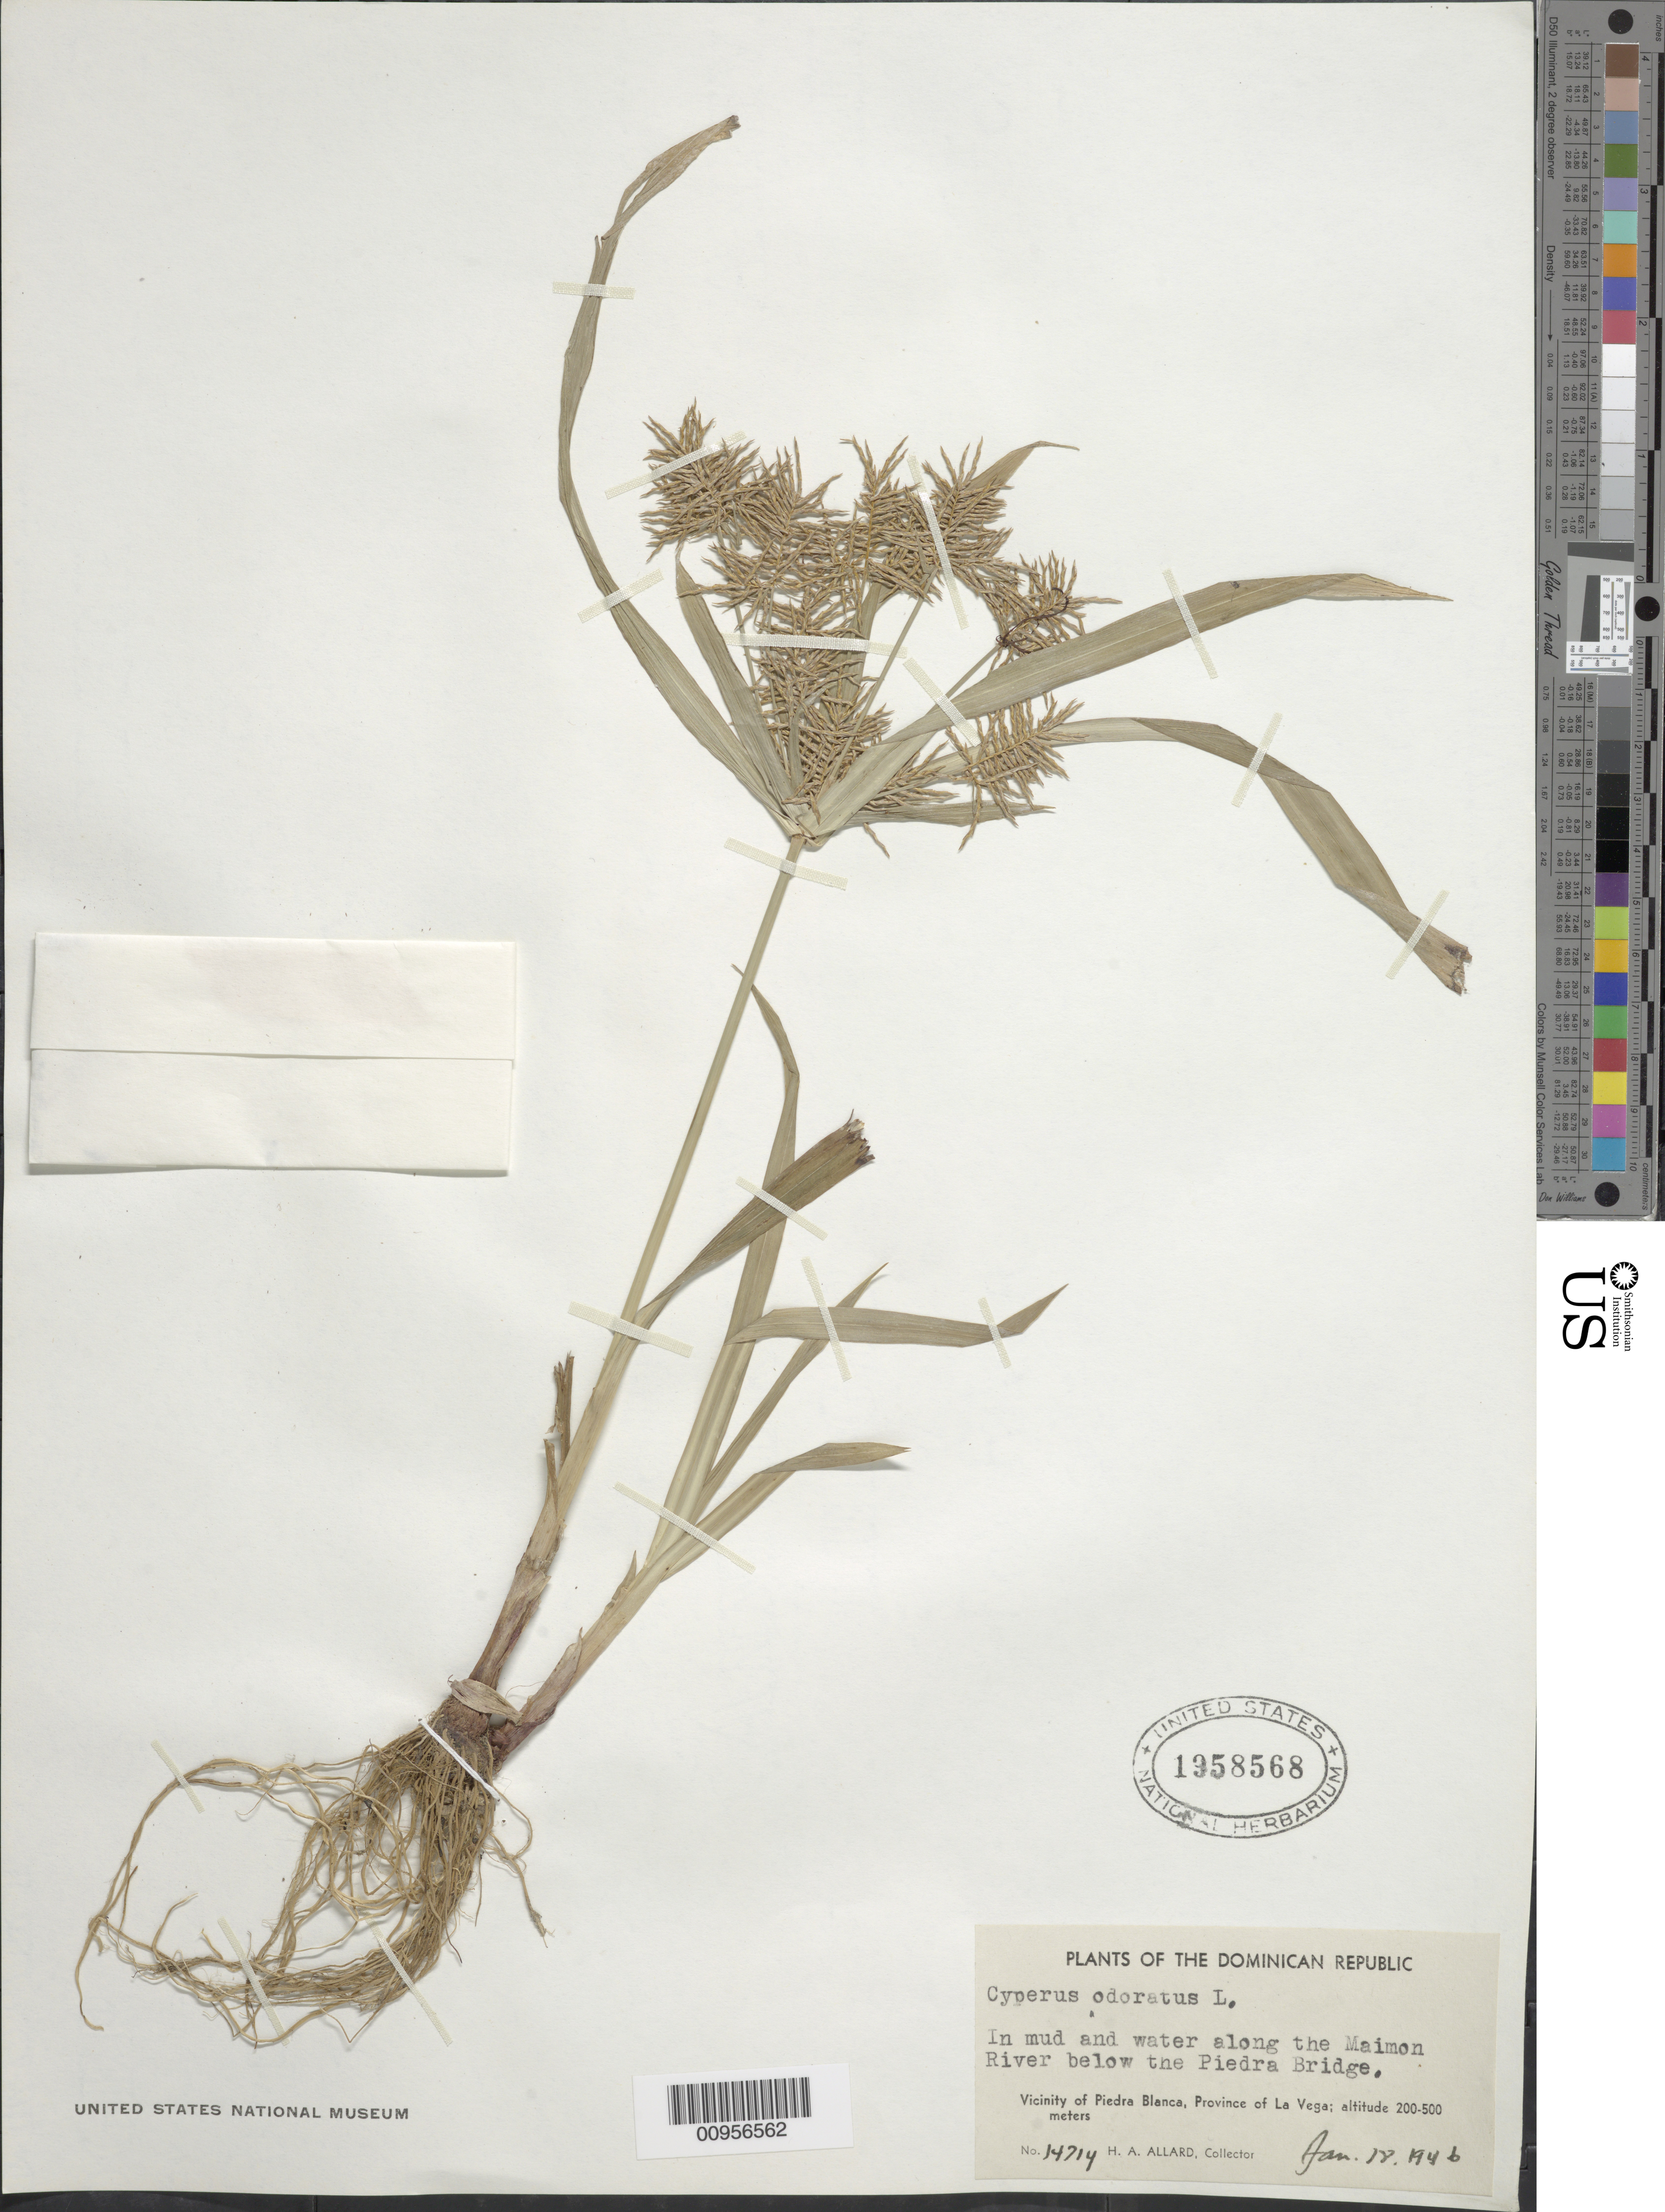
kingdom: Plantae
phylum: Tracheophyta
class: Liliopsida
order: Poales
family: Cyperaceae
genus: Cyperus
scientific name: Cyperus odoratus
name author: L.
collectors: H. A. Allard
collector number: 14714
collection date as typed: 18 Jan 1946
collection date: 1946-01-18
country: Dominican Republic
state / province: La Vega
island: Hispaniola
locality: Vicinity of Piedra Blanca, along the Maimon River below the Piedra Bridge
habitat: In mud and water along river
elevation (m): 200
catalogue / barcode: US 1958568